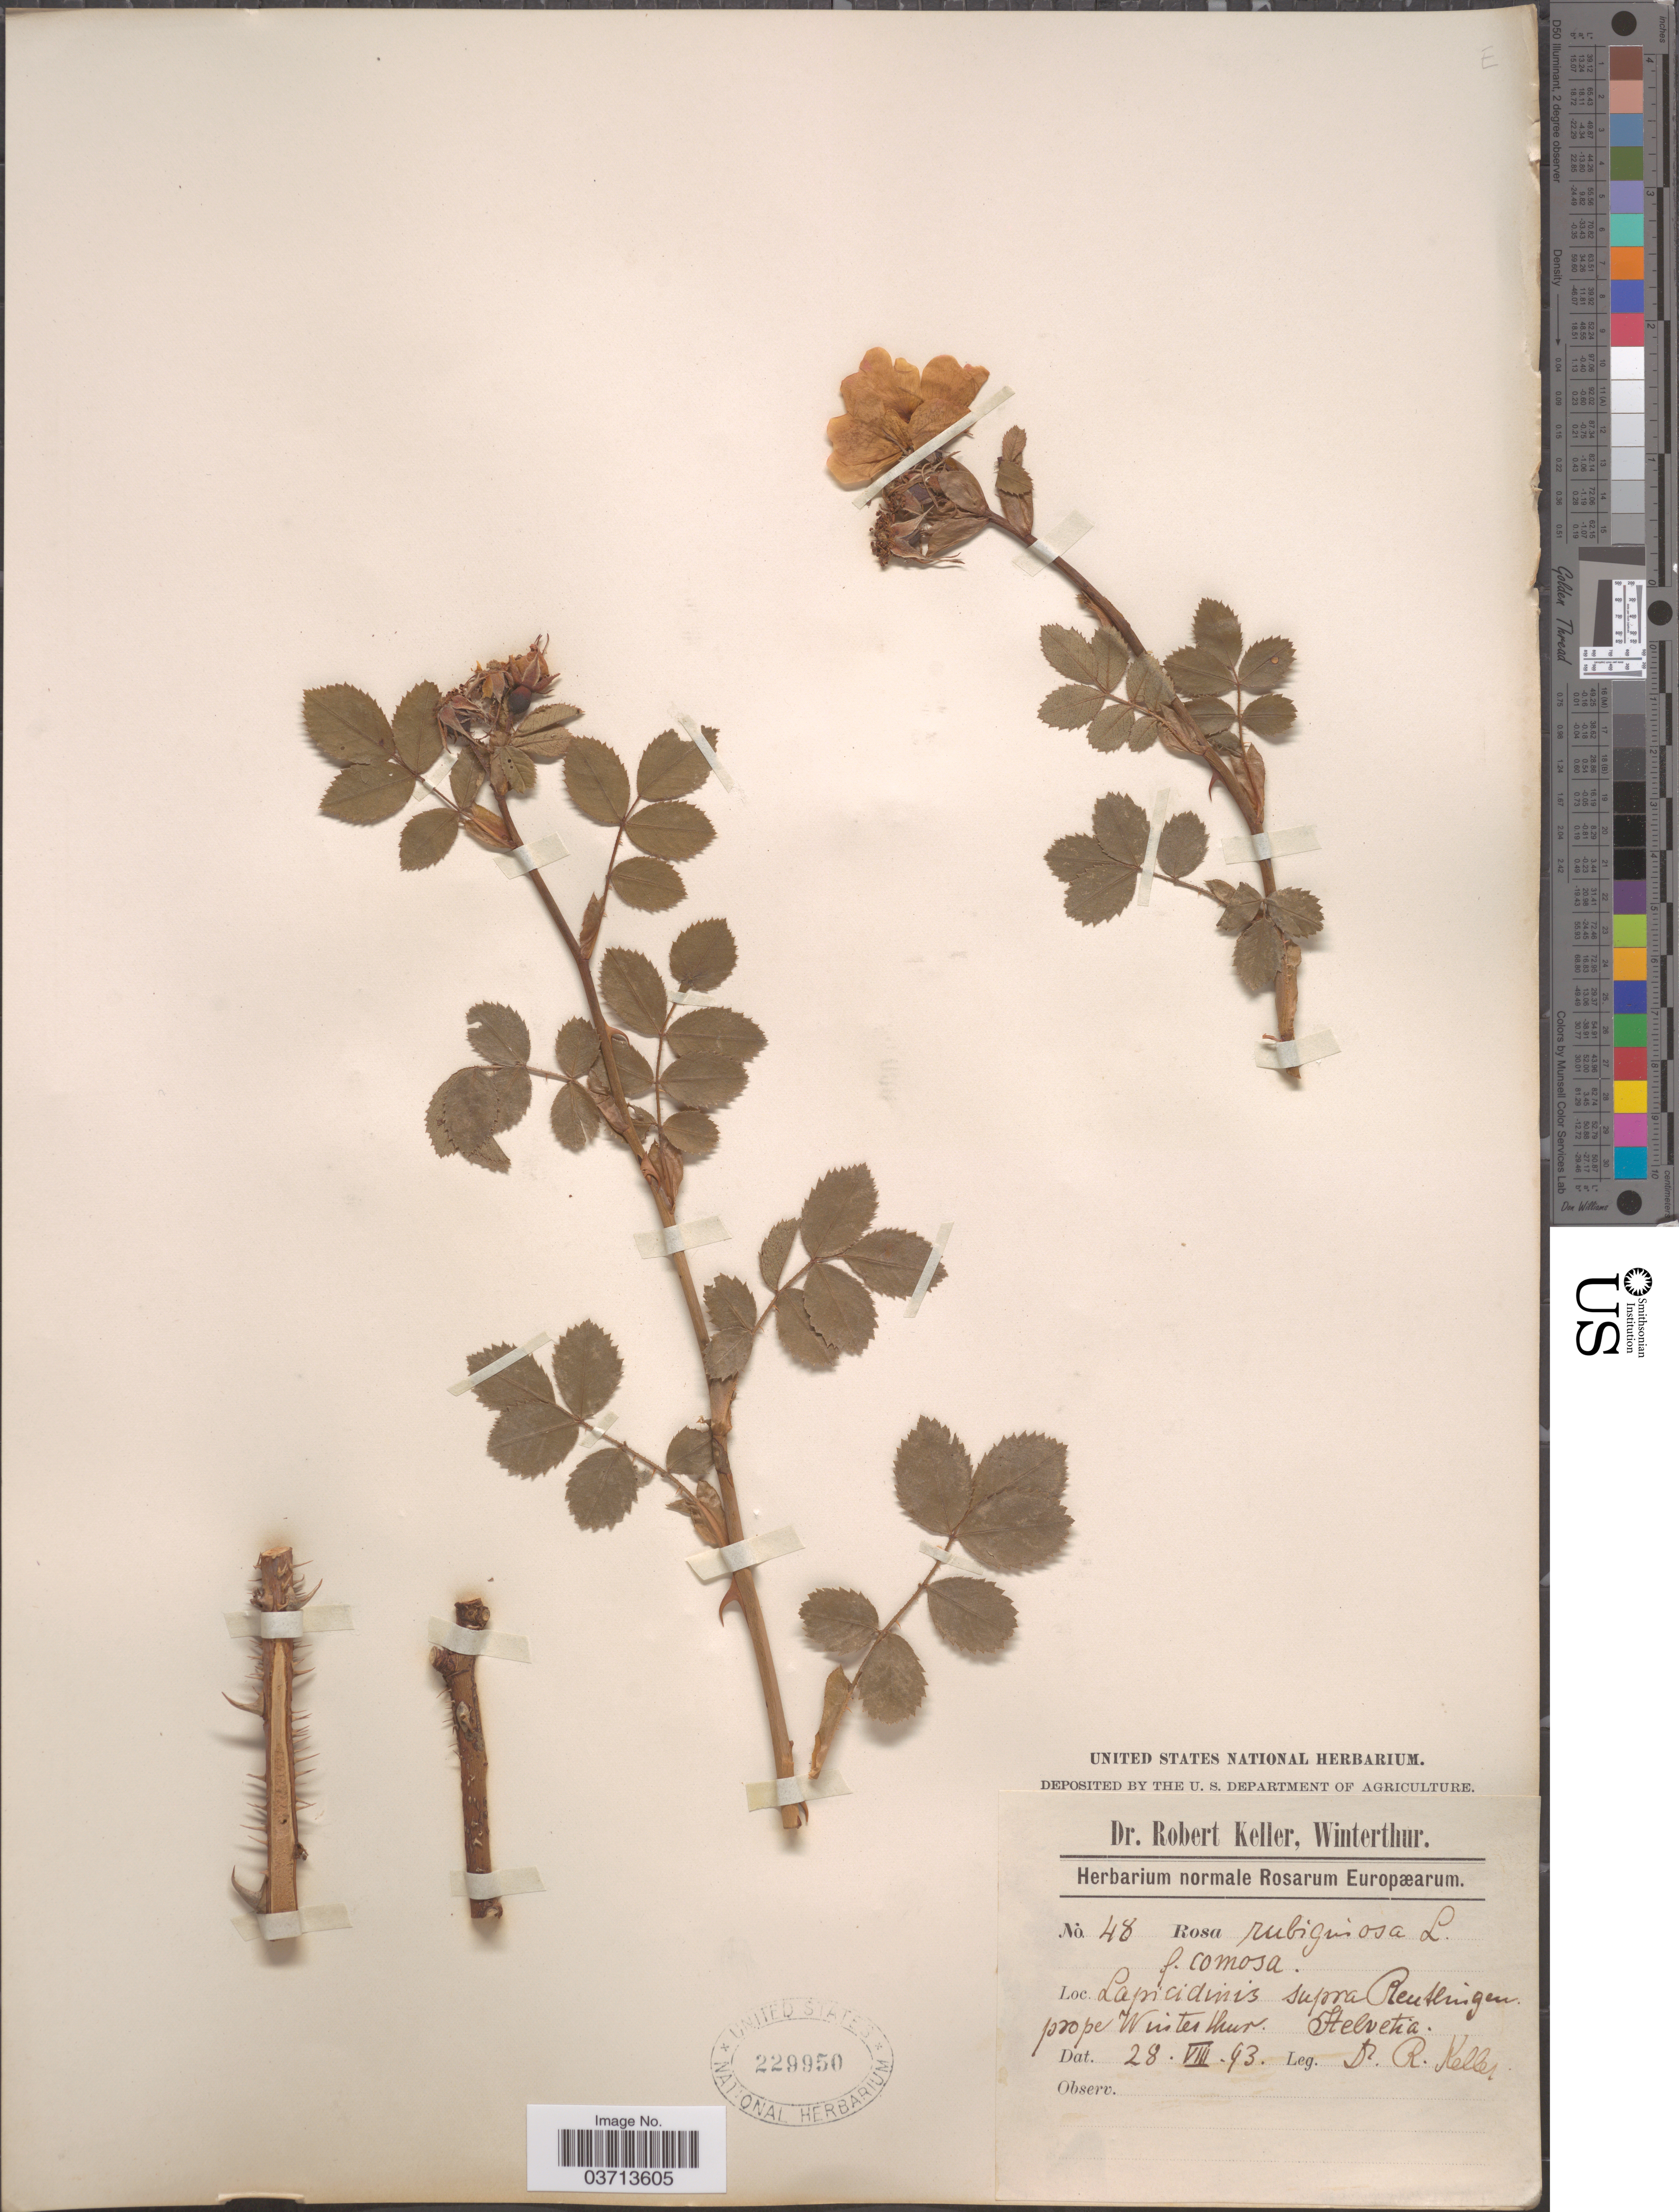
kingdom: Plantae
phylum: Tracheophyta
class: Magnoliopsida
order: Rosales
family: Rosaceae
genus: Rosa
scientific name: Rosa rubiginosa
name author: L.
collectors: R. Keller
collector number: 48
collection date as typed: Transcribed d/m/y: 28/8/93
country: Switzerland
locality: Lapicidinis supra Reutlingen prope Winterthur. Helvetia.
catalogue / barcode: US 229950